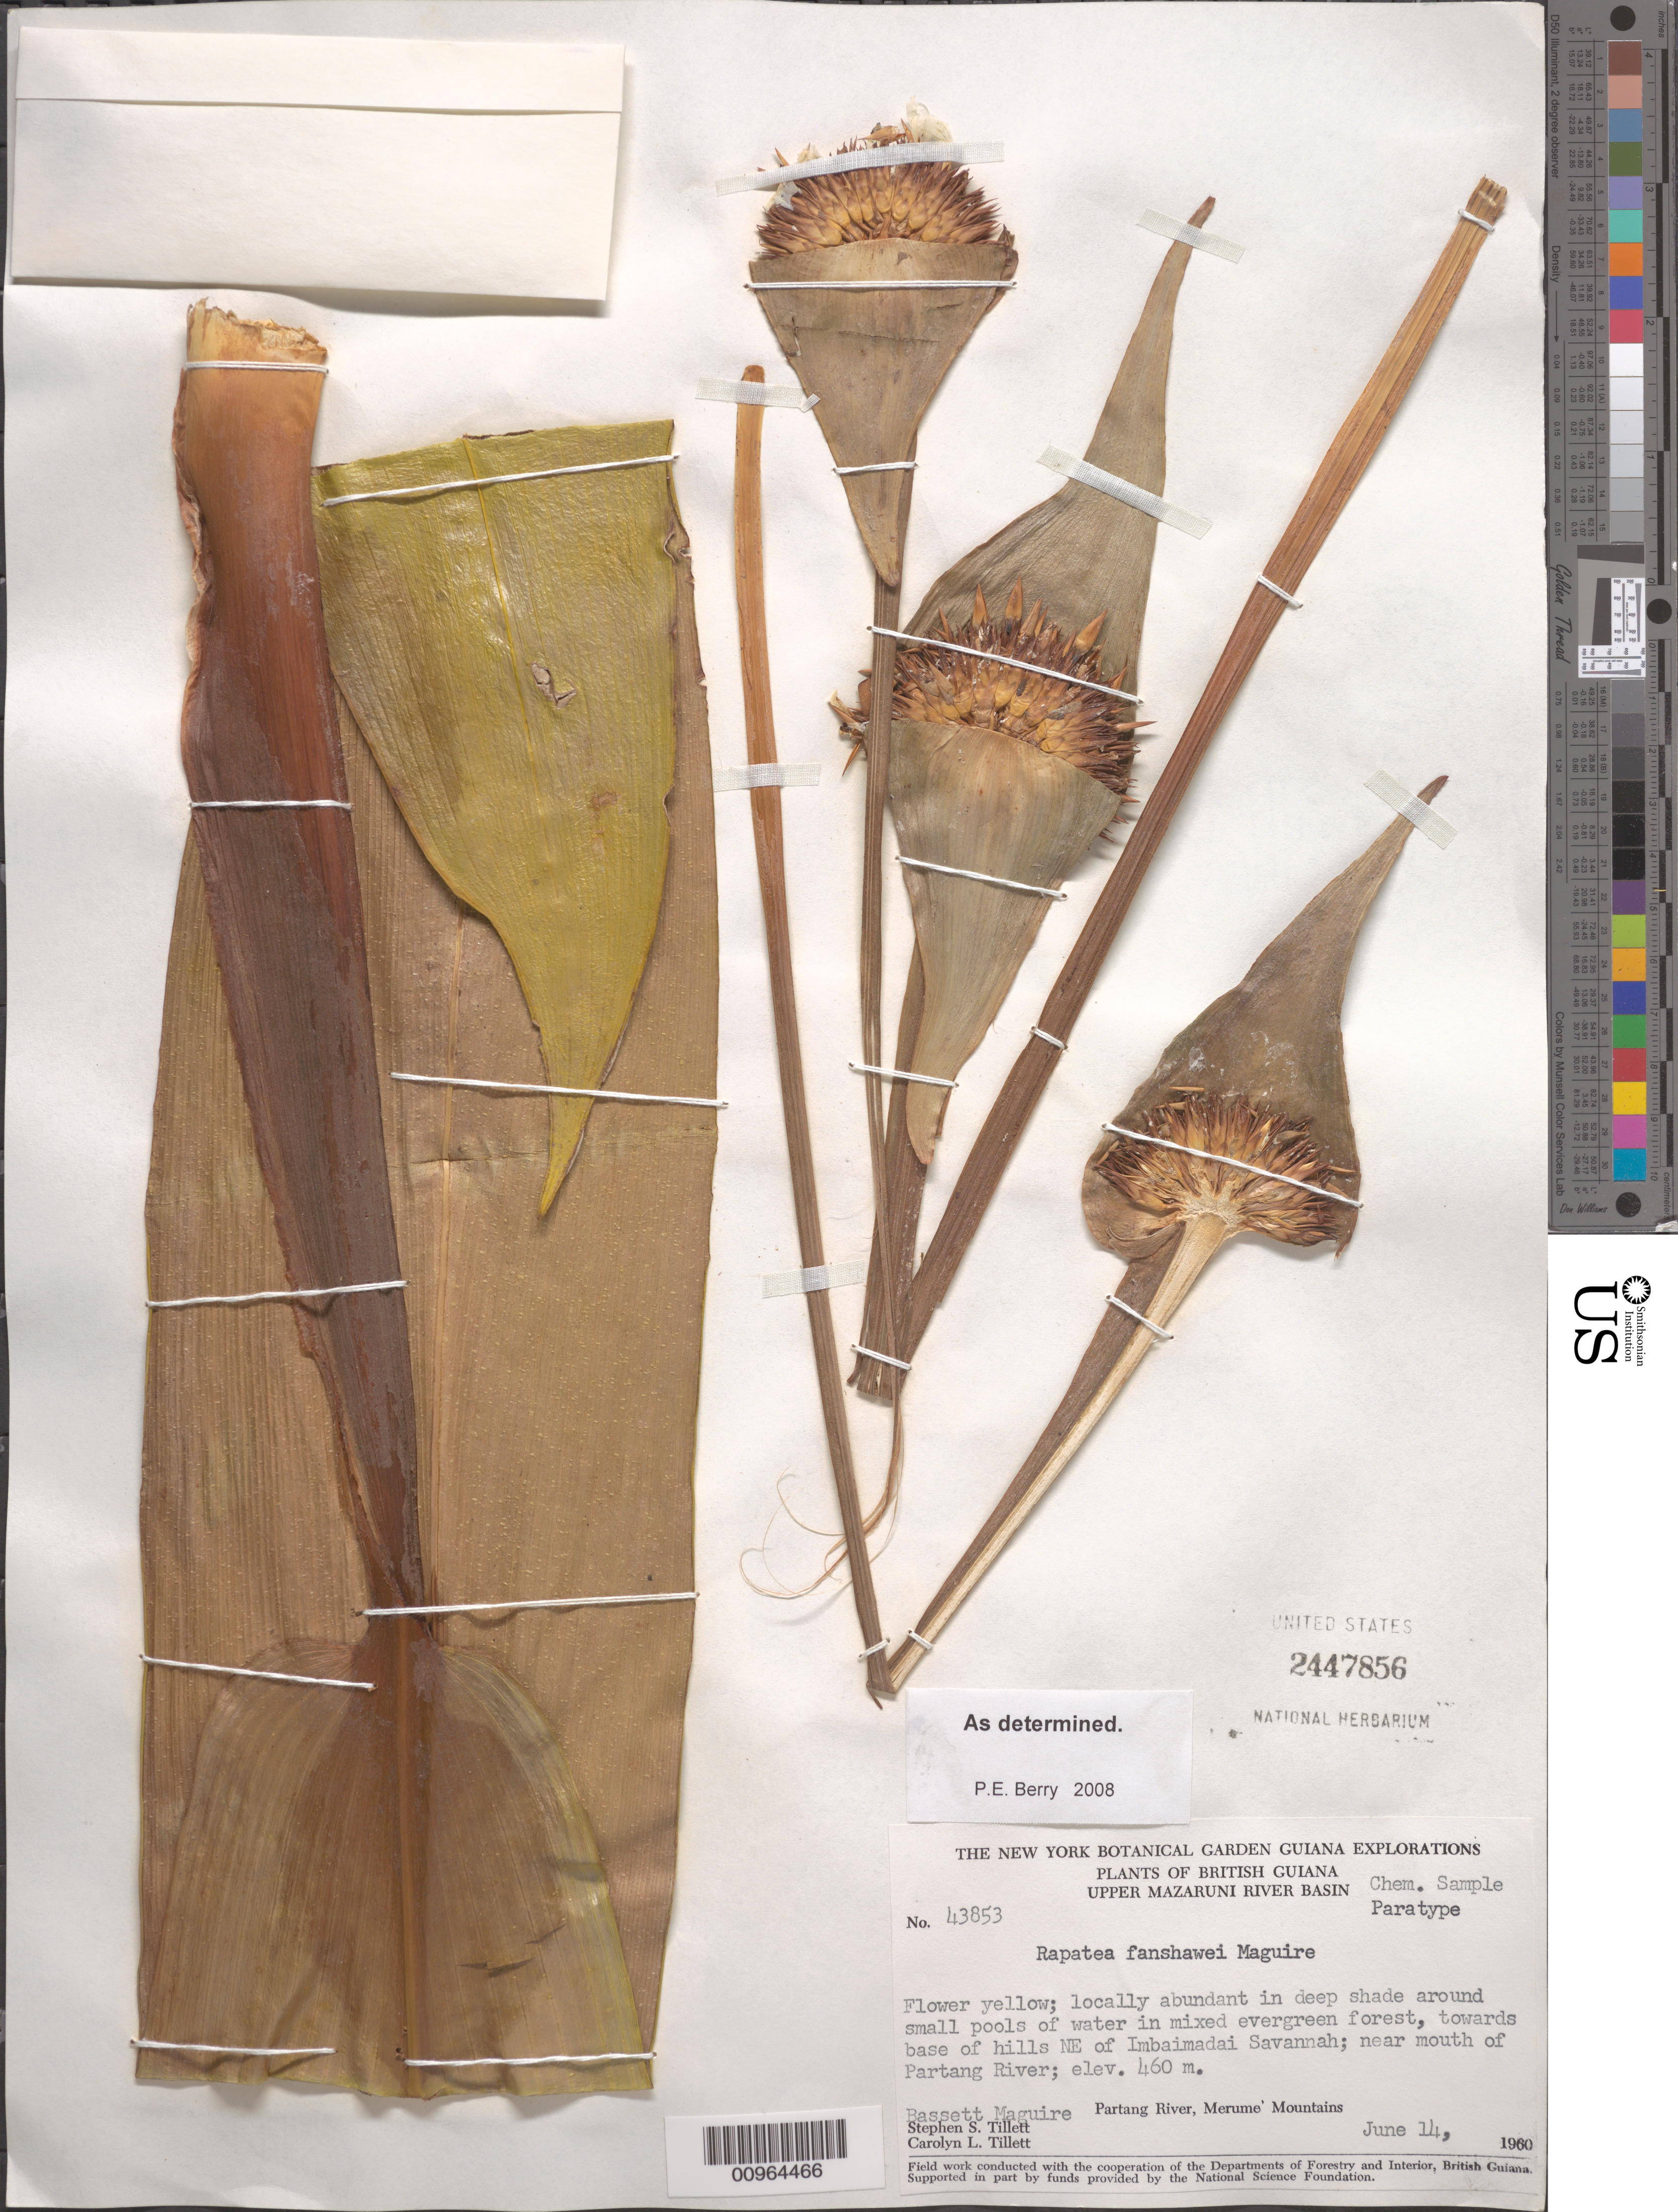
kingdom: Plantae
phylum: Tracheophyta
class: Liliopsida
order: Poales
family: Rapateaceae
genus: Rapatea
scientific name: Rapatea fanshawei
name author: Maguire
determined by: Berry, P. E., (WIS), University of Wisconsin - Madison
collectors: S. S. Tillett, C. L. Tillett & B. Maguire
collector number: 43853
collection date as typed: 14-Jun-60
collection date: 1960-06-14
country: Guyana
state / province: Cuyuni-Mazaruni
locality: Partang River Mouth, towards base of hills NE of Imbaimadai Savannah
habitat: Deep shade aroudn small pools of water in mixed evergreen forest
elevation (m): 460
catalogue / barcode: US 2447856